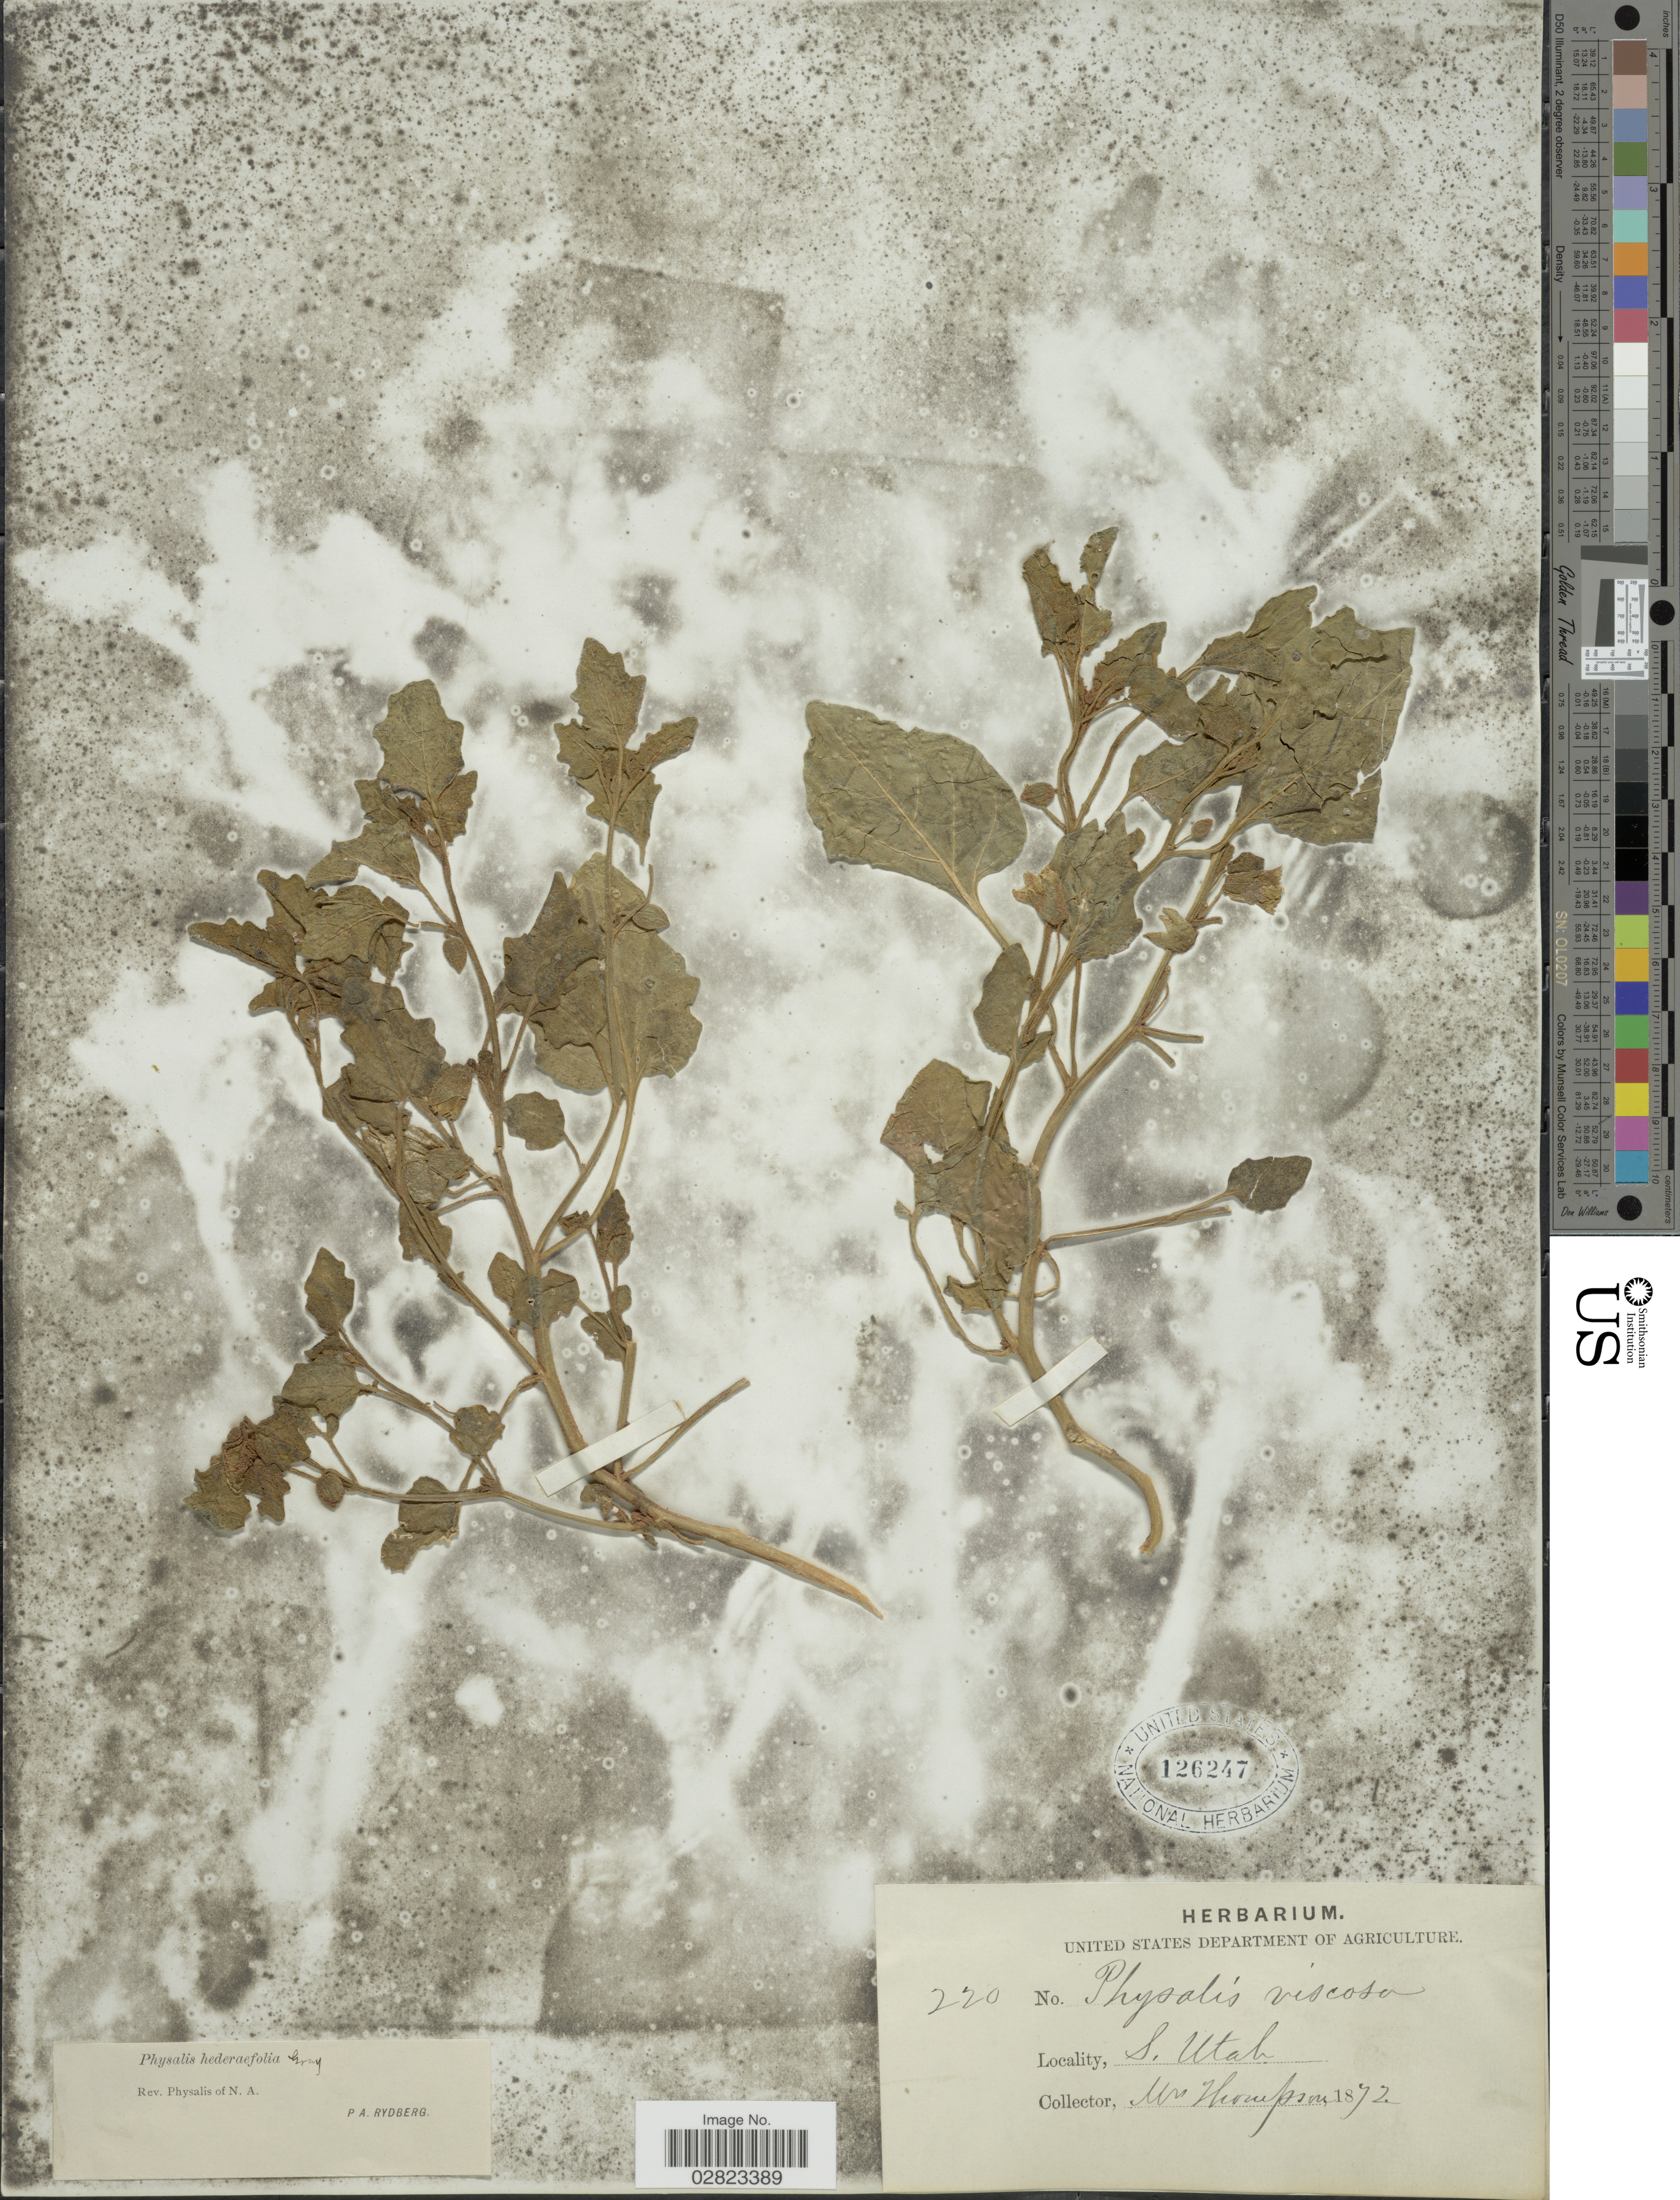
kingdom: Plantae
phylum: Tracheophyta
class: Magnoliopsida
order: Solanales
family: Solanaceae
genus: Physalis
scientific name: Physalis hederifolia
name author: A. Gray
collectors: Thompson, --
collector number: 220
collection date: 1872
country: United States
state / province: Utah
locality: S. Utah.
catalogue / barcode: US 126247